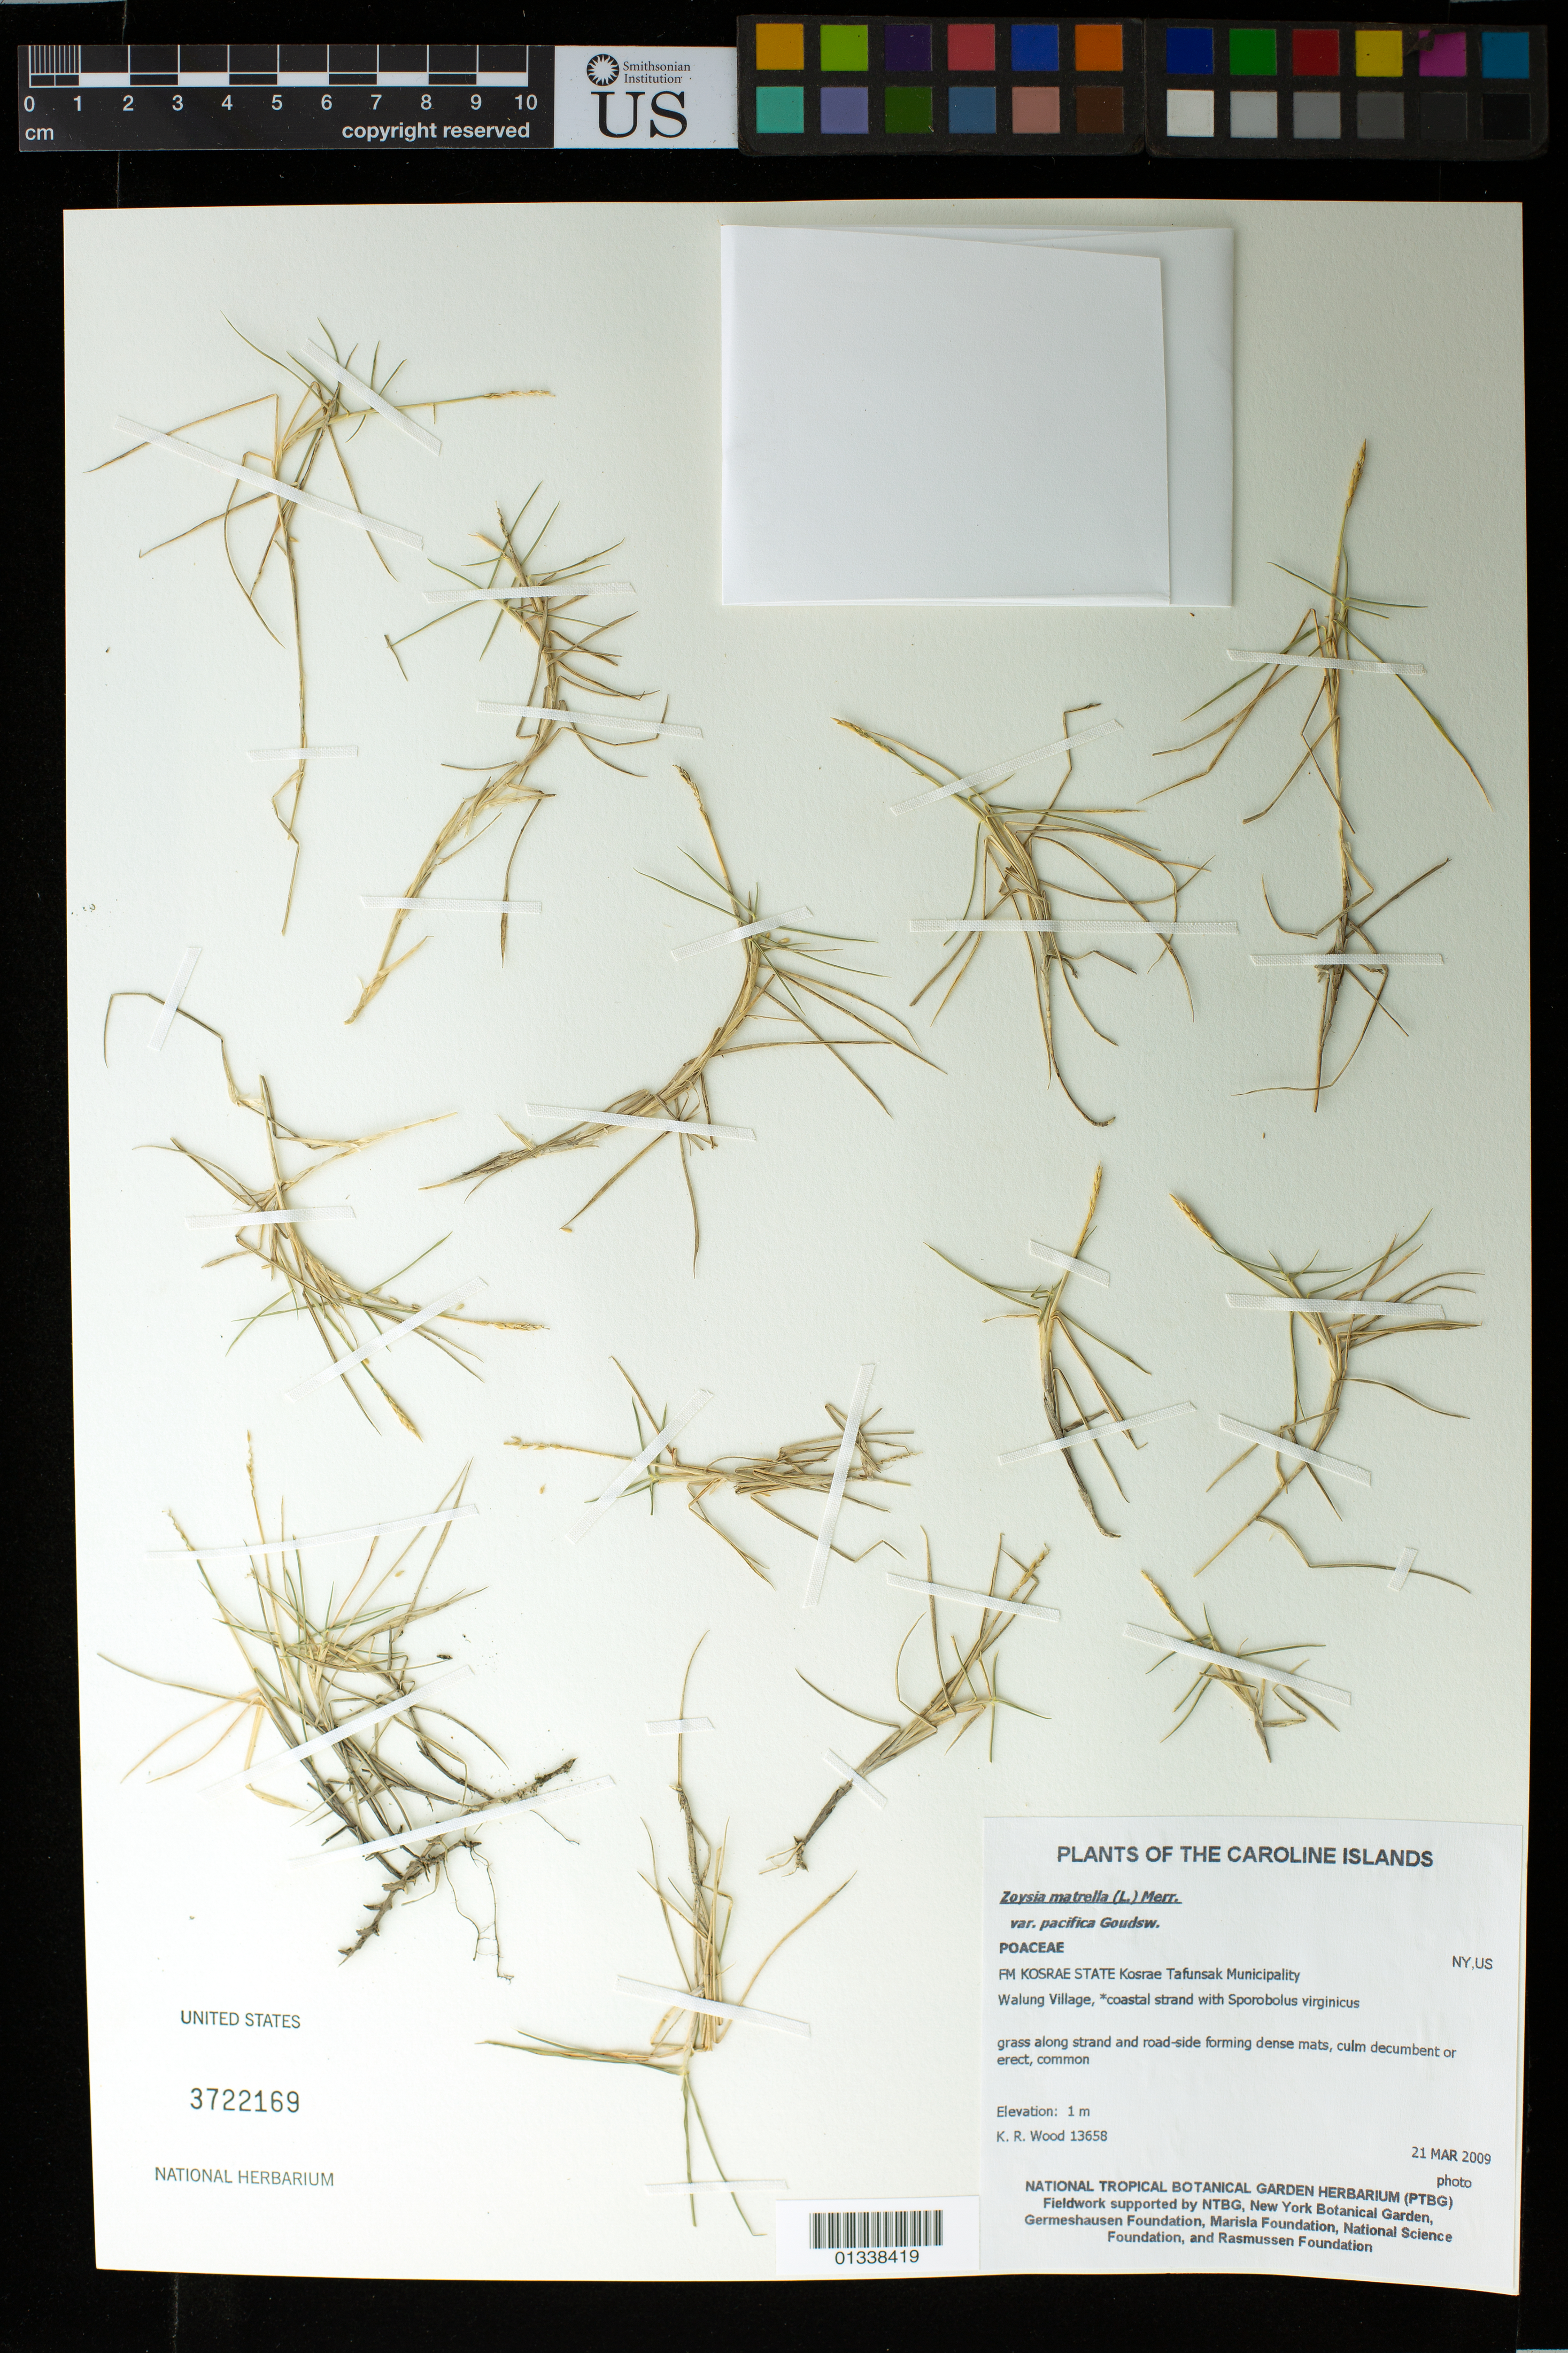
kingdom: Plantae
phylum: Tracheophyta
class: Liliopsida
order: Poales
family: Poaceae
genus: Zoysia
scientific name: Zoysia matrella var. pacifica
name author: Goudswaard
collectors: K. R. Wood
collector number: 13658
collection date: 2009-03-21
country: Micronesia, Federated States of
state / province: Kosrae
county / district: Tafunsak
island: Kosrae [Kusaie]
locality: Kosrae State Kosrae Tafunsak Municipality. Walung Village. Grass along strand and road-side.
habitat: Coastal strand. Grass along strand and road-side.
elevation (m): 1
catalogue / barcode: US 3722169